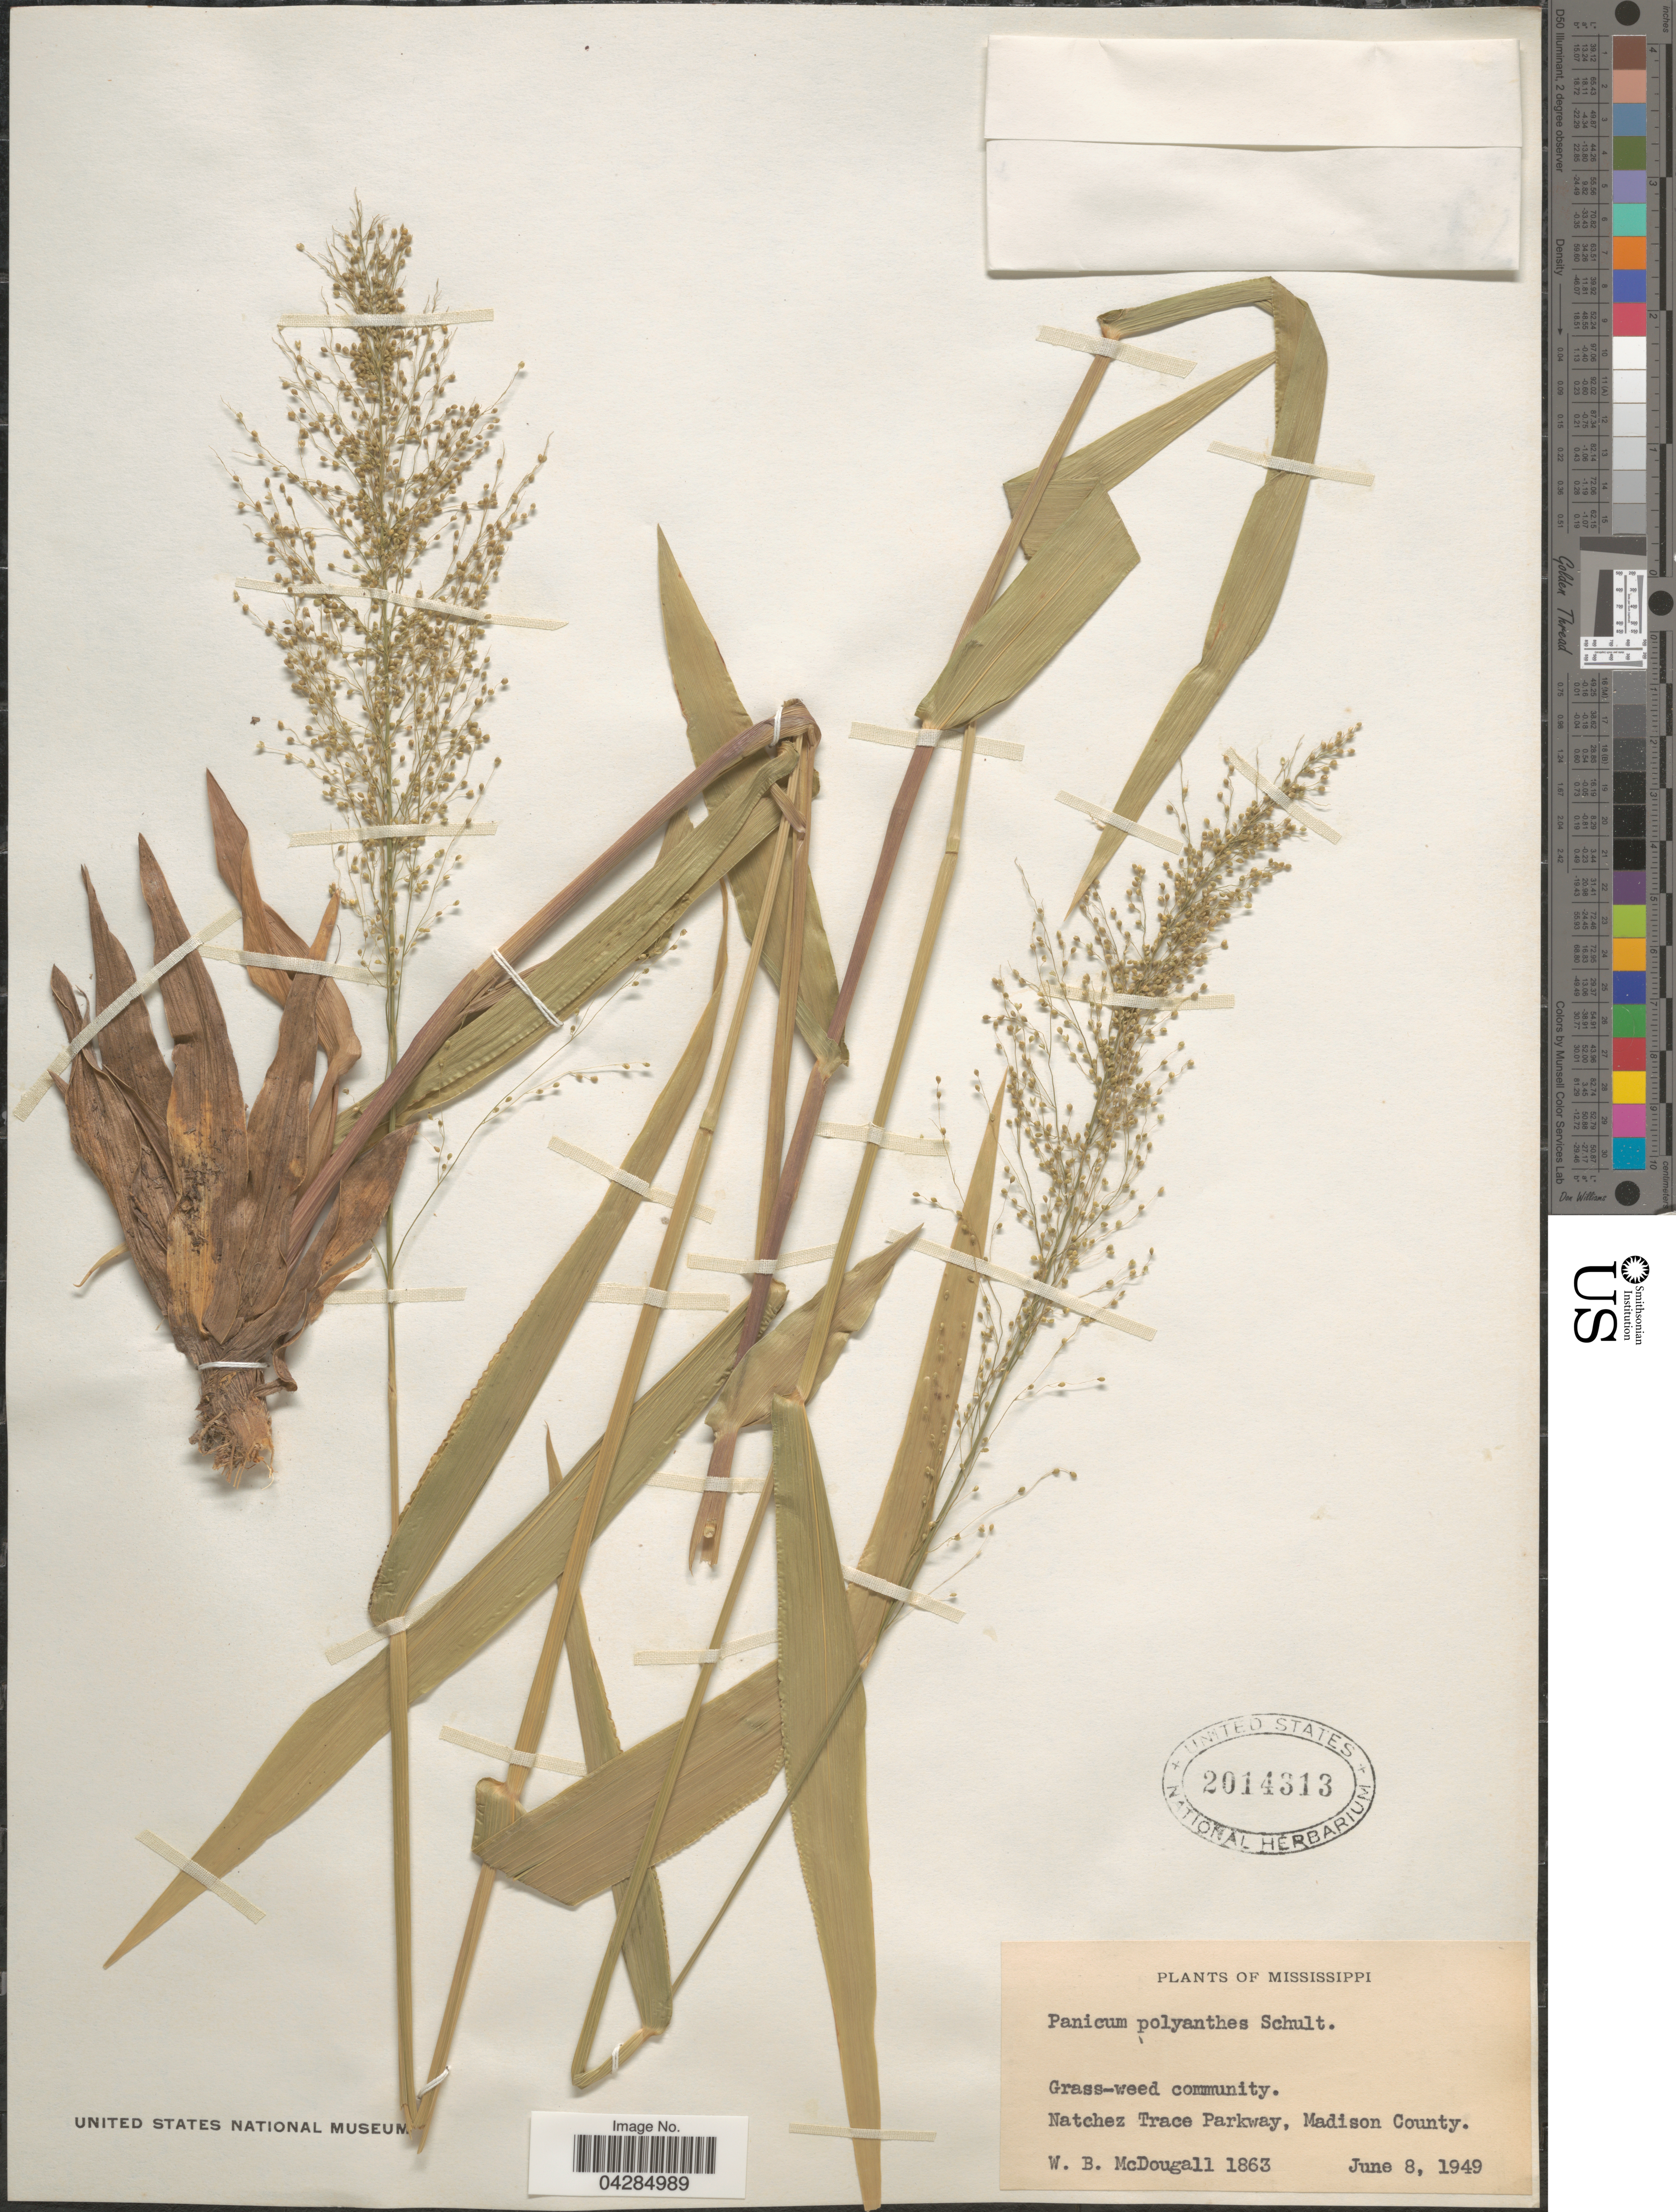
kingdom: Plantae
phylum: Tracheophyta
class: Liliopsida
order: Poales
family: Poaceae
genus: Dichanthelium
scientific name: Dichanthelium portoricense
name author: (Desv. ex Ham.) B.F. Hansen & Wunderlin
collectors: W. B. McDougall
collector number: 1863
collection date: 1949-06-08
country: United States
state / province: Mississippi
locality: Natchez Trace Parkway, Madison County.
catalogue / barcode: US 2014313